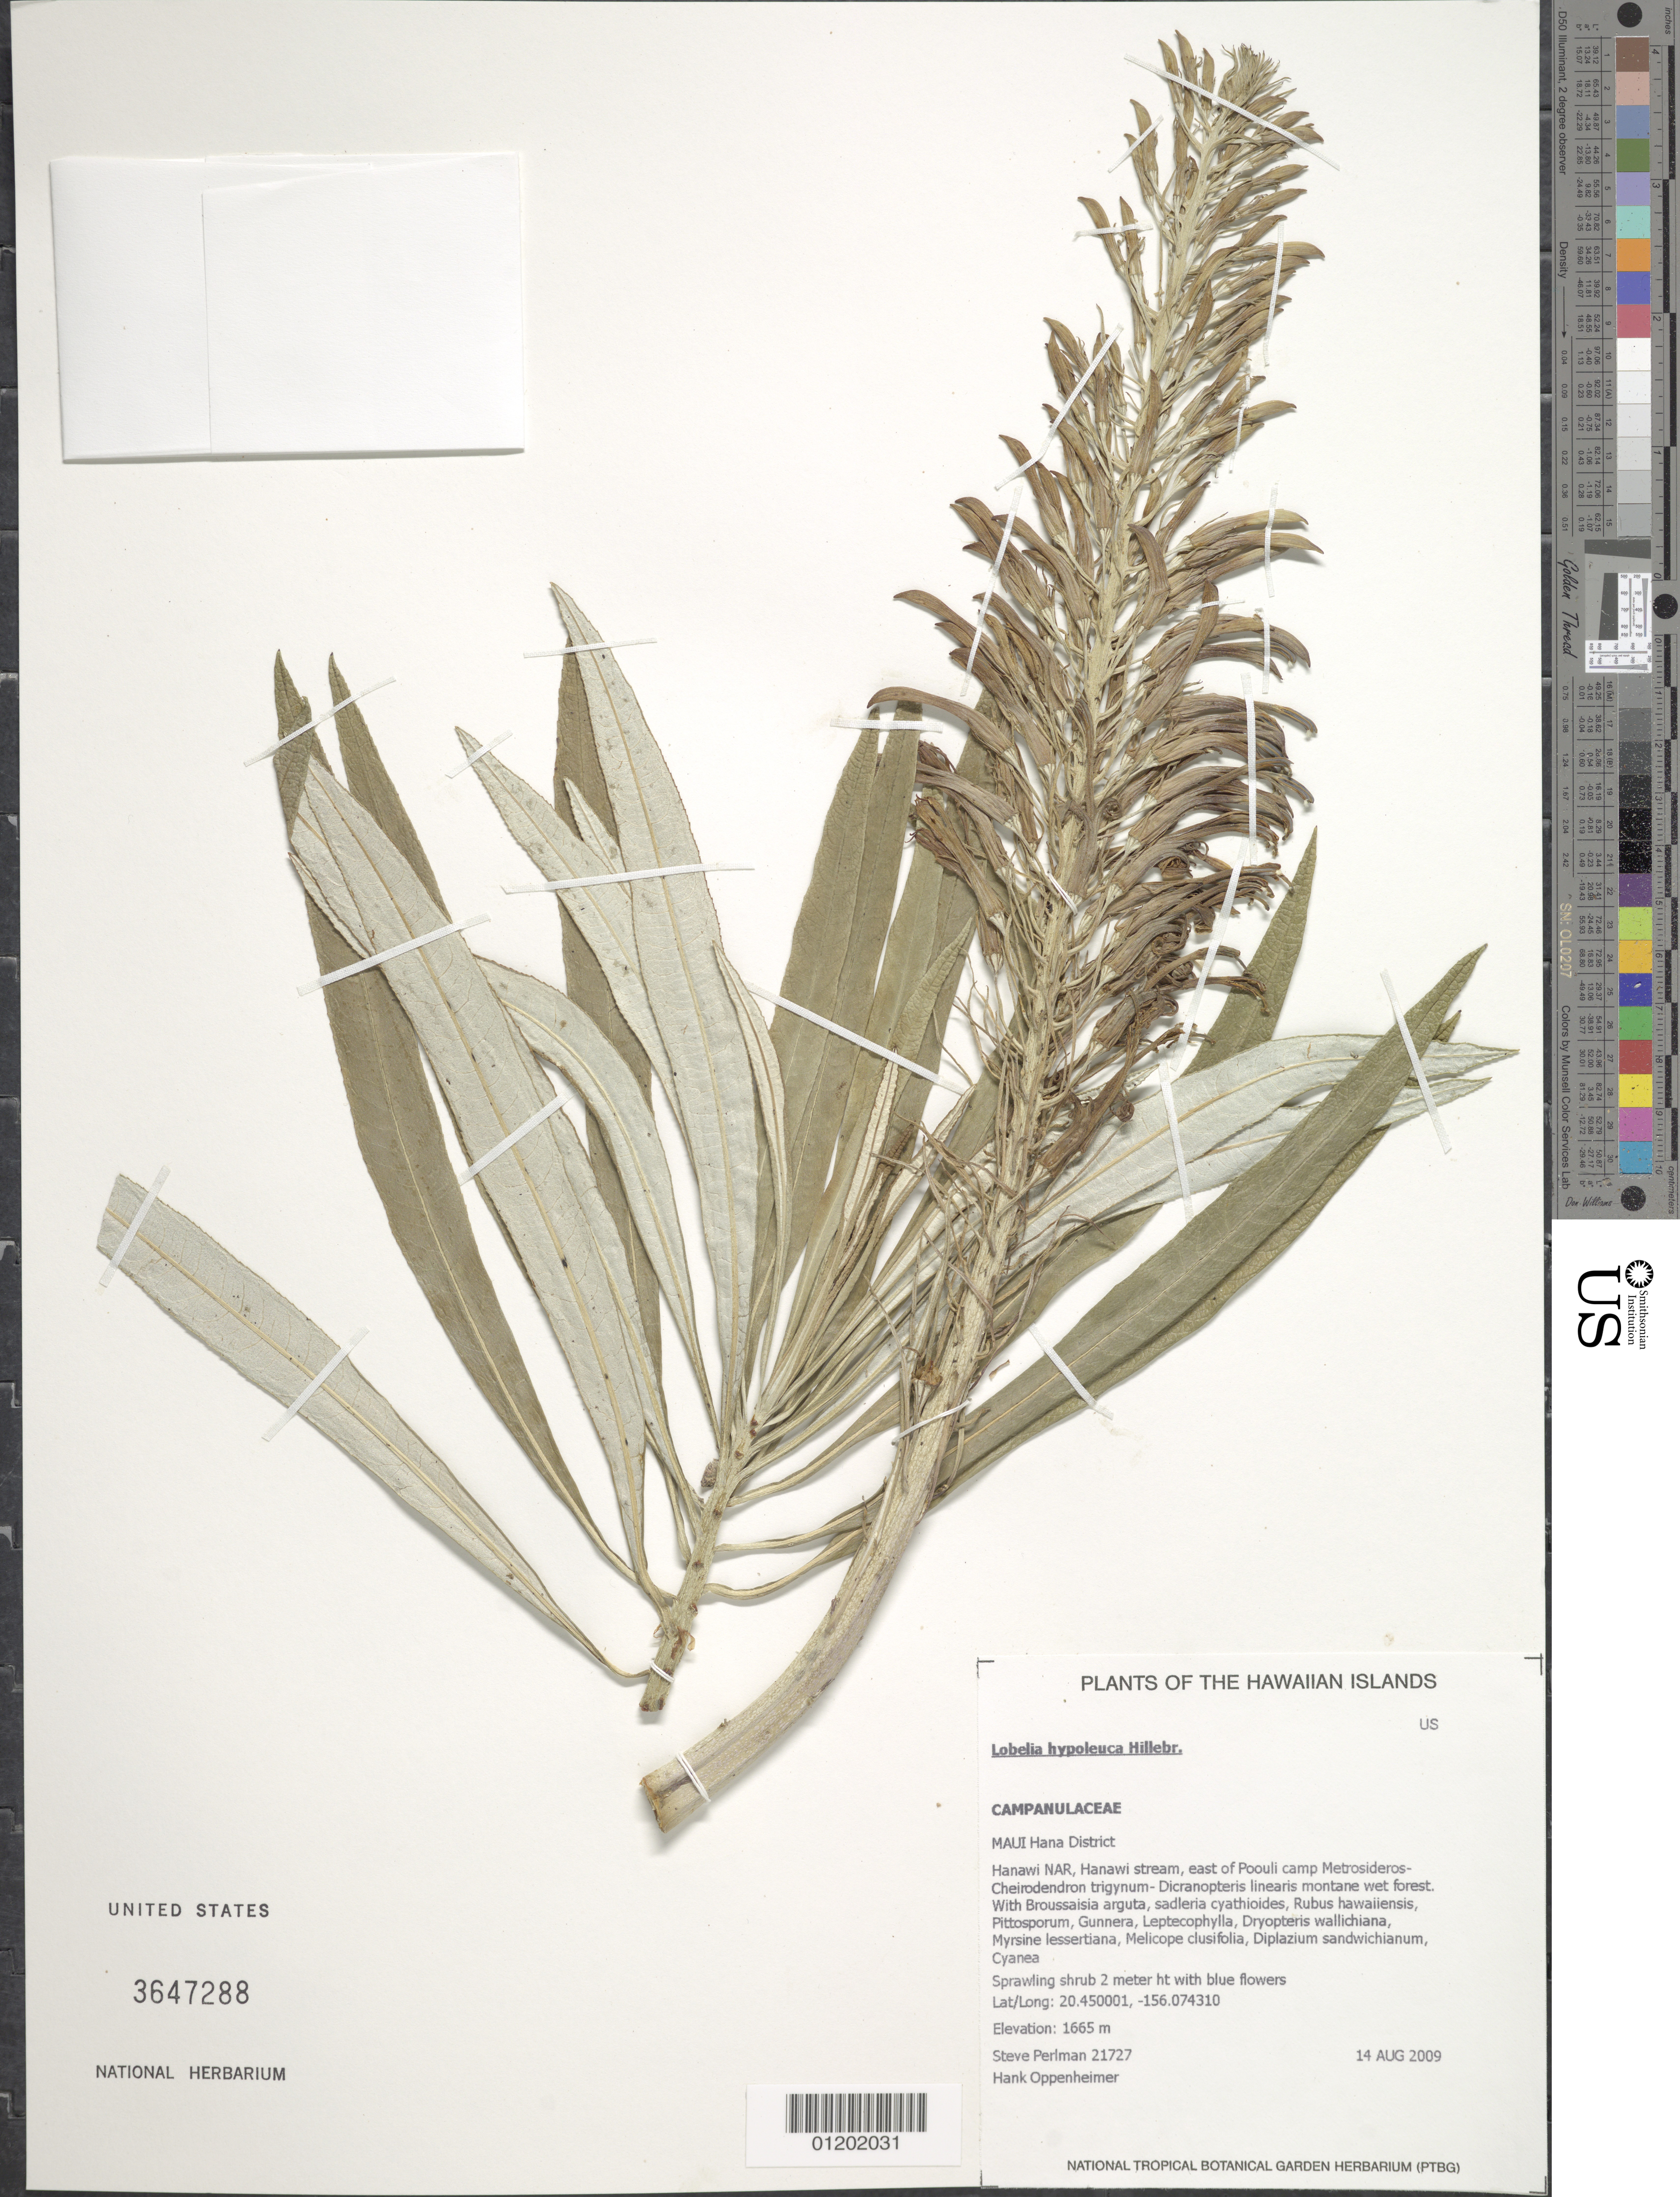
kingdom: Plantae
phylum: Tracheophyta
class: Magnoliopsida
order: Asterales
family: Campanulaceae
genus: Lobelia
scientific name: Lobelia hypoleuca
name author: Hillebr.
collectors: S. P. Perlman & H. L. Oppenheimer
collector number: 21727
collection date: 2009-08-14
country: United States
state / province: Hawaii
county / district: Maui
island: Maui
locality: Hamakua District, Hanawi NAR, east of Poouli camp.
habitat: Montane wet forest.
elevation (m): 1655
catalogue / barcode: US 3647288